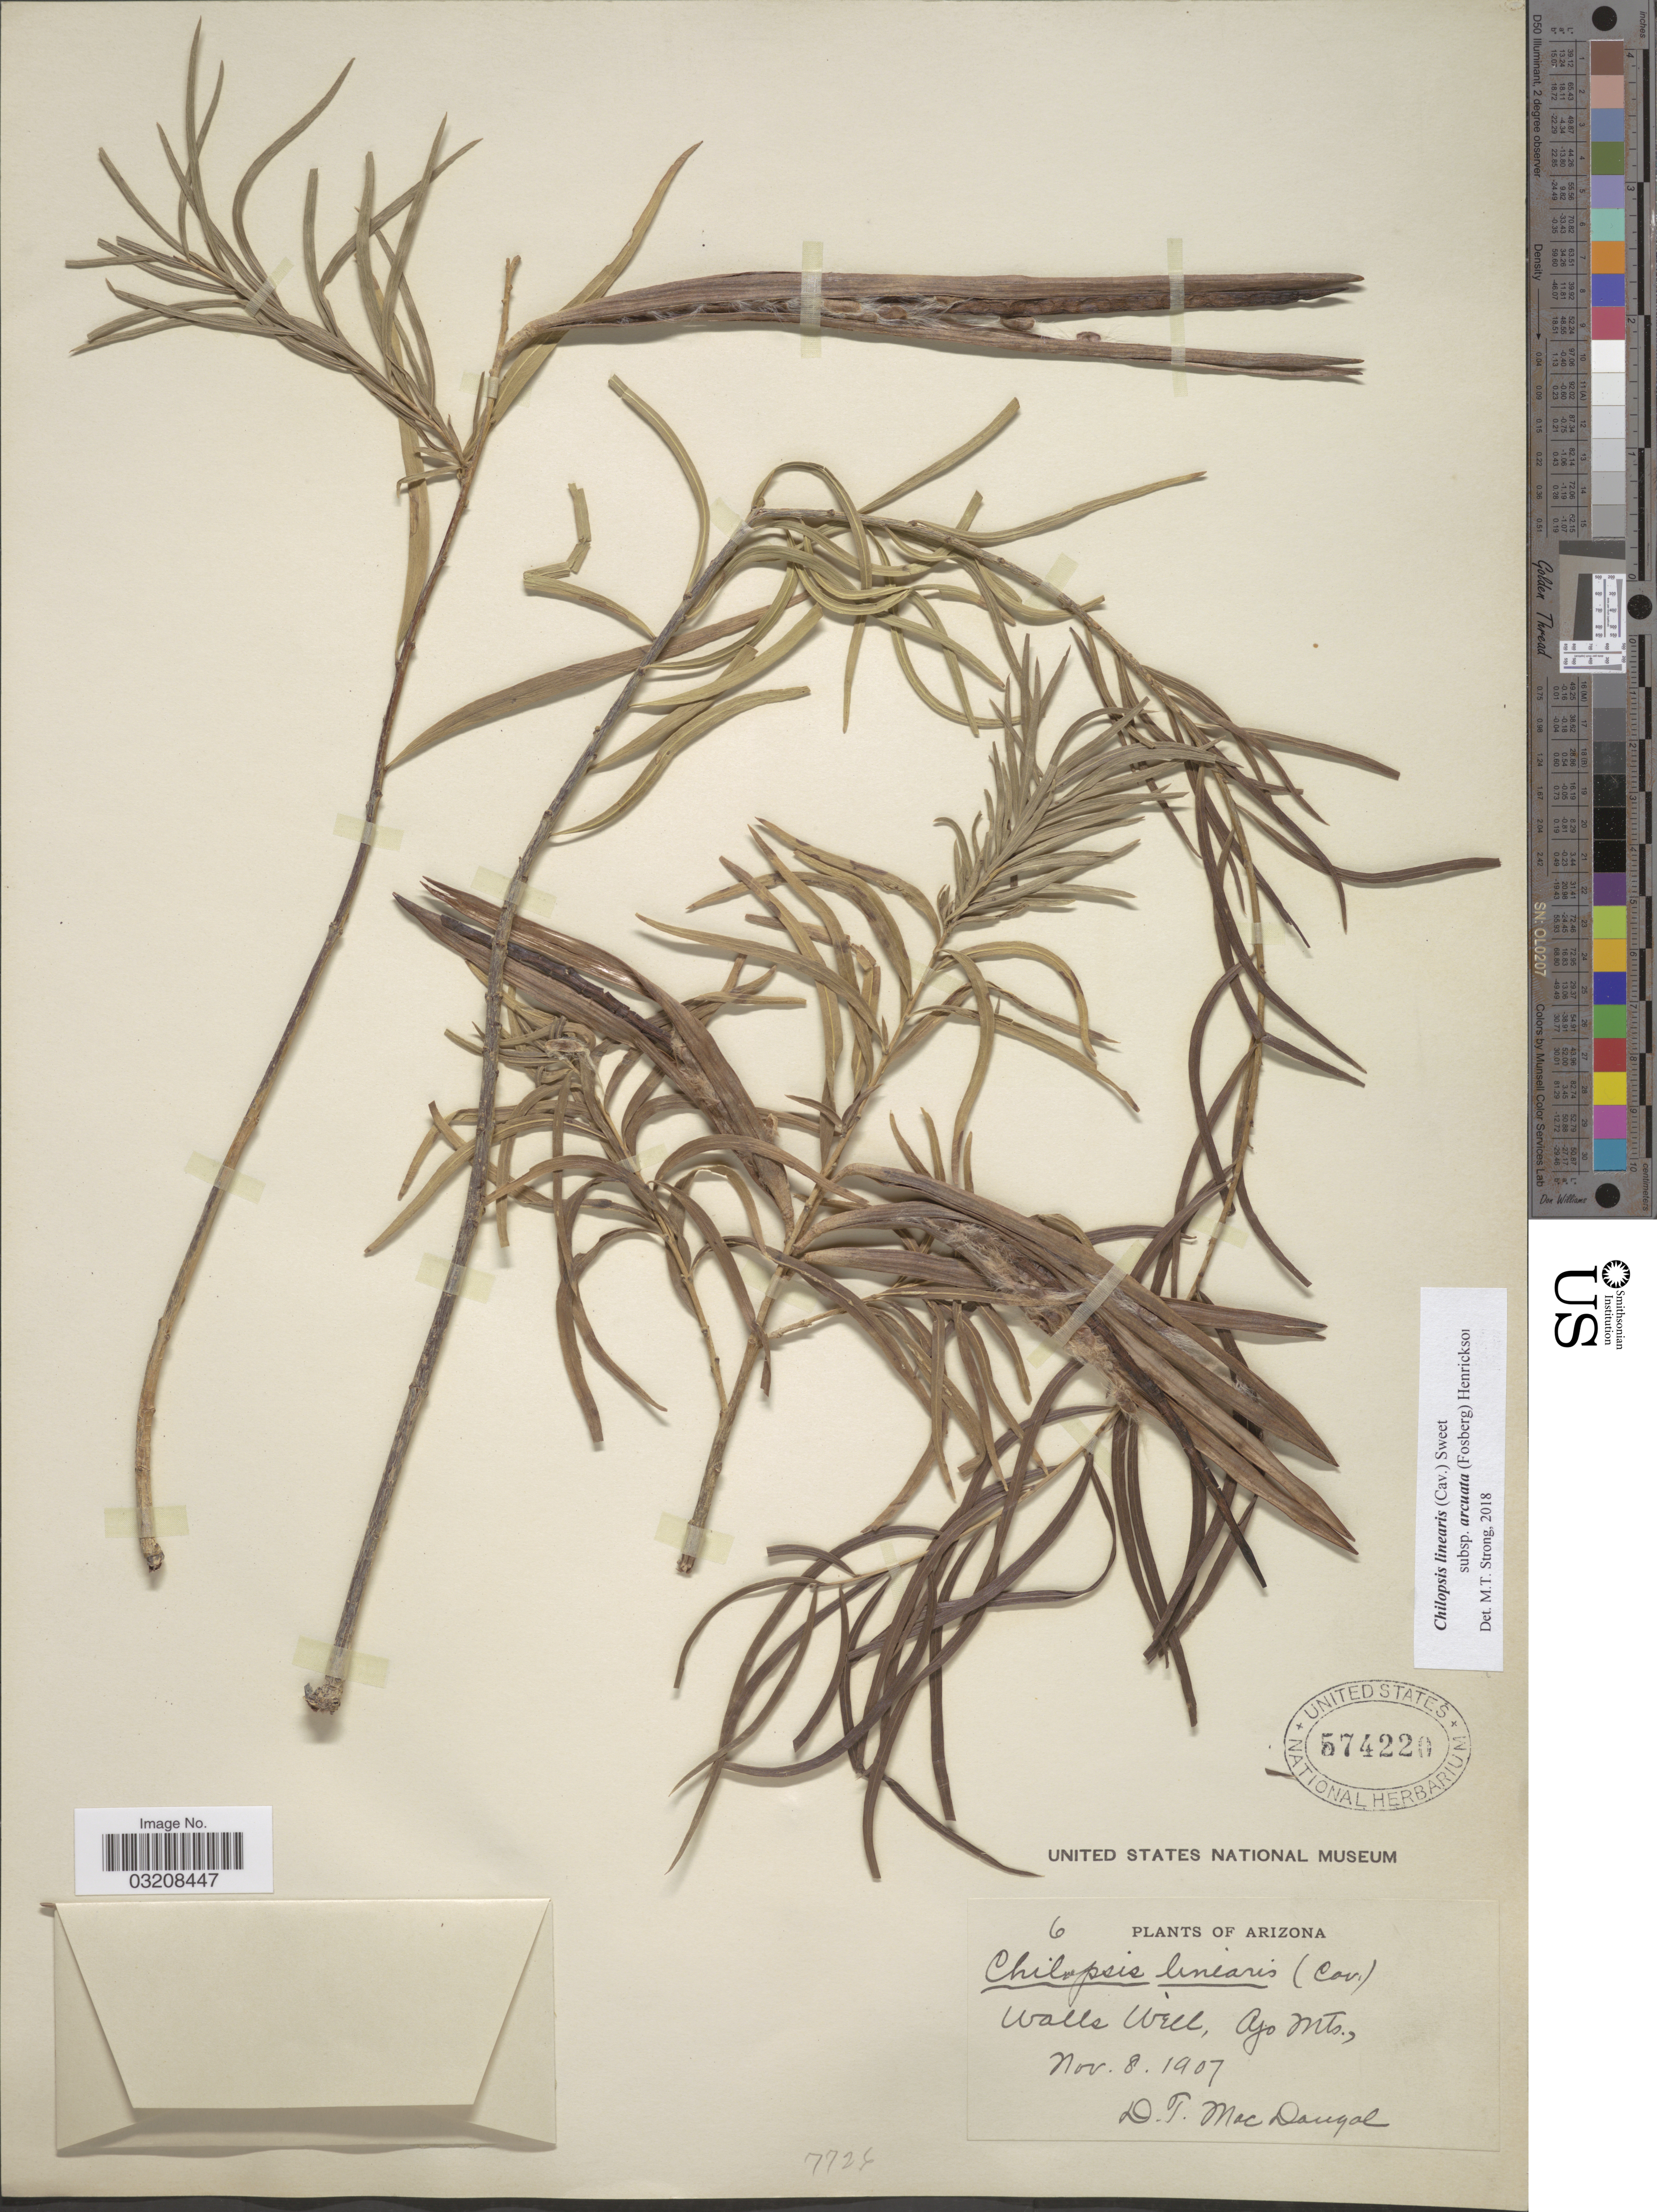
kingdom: Plantae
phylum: Tracheophyta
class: Magnoliopsida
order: Lamiales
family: Bignoniaceae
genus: Chilopsis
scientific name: Chilopsis linearis subsp. arcuata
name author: (Fosberg) Henrickson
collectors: D. T. MacDougal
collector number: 6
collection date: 1907-11-08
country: United States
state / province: Arizona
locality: Walls Well, Ajo Mts.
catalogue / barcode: US 574220